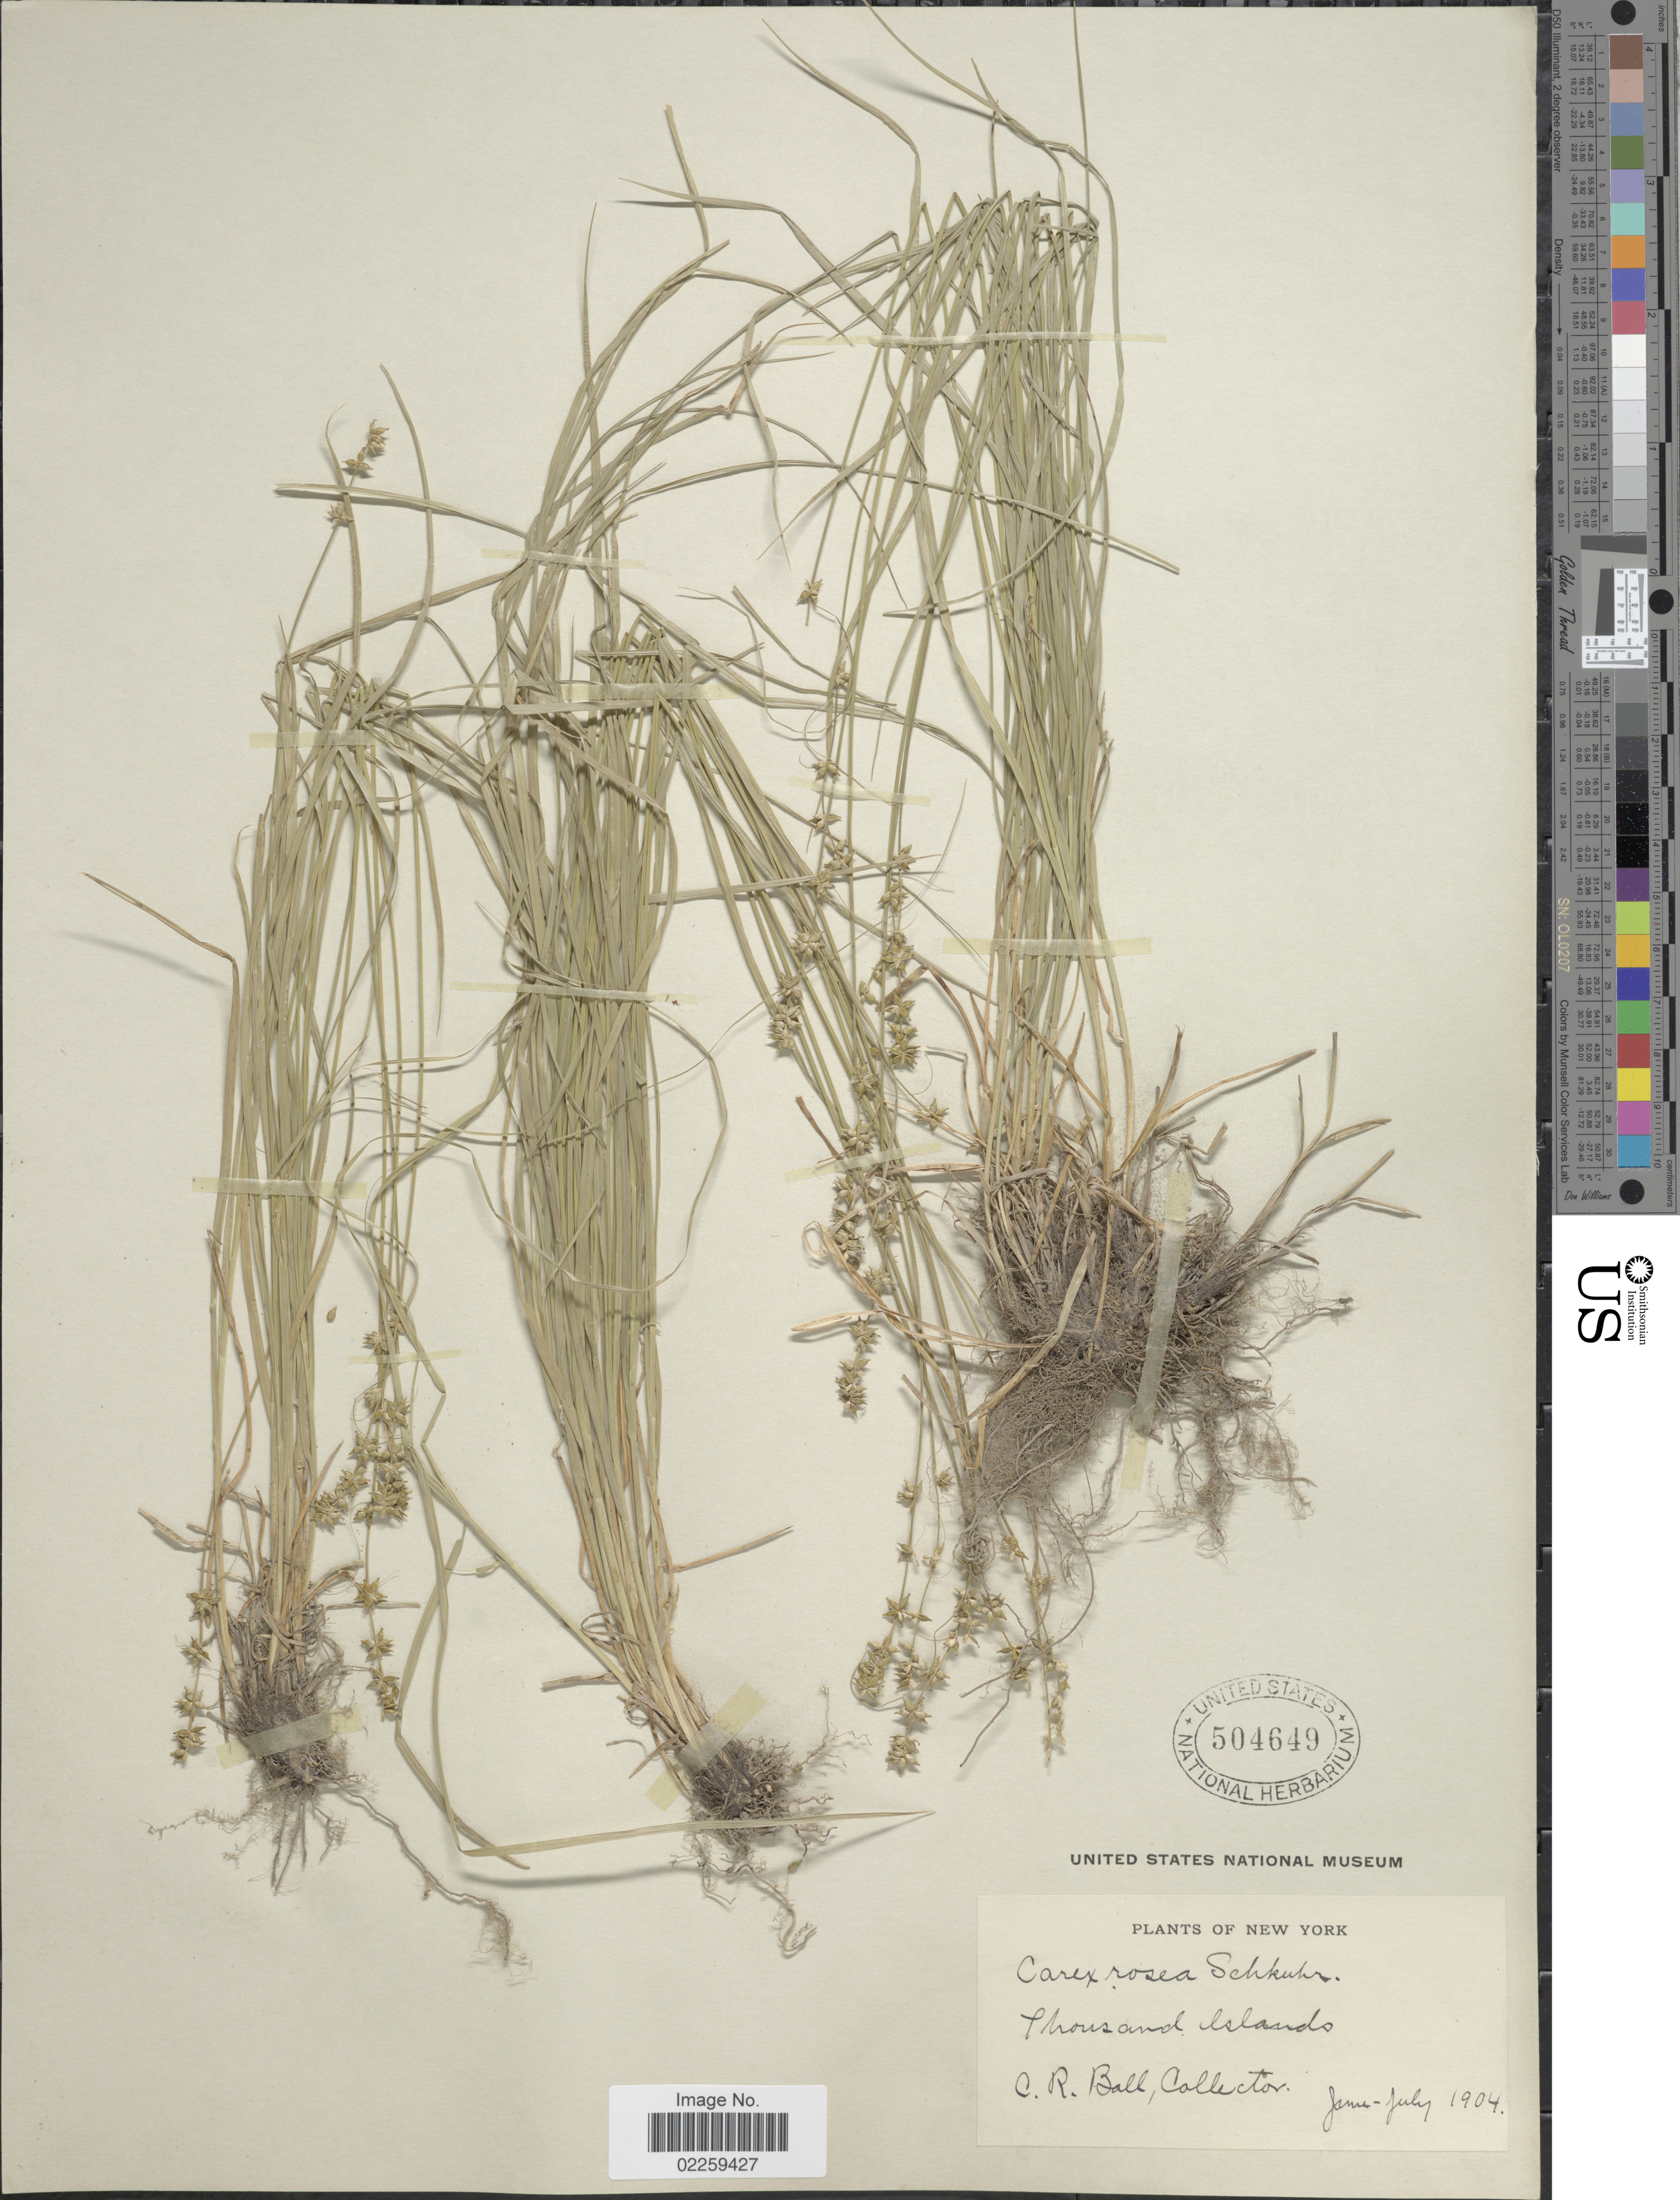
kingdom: Plantae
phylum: Tracheophyta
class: Liliopsida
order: Poales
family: Cyperaceae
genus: Carex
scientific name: Carex rosea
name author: Willd.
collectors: C. R. Ball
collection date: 1904-06/1904-07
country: United States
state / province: New York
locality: New York. Thousand Islands.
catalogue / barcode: US 504649